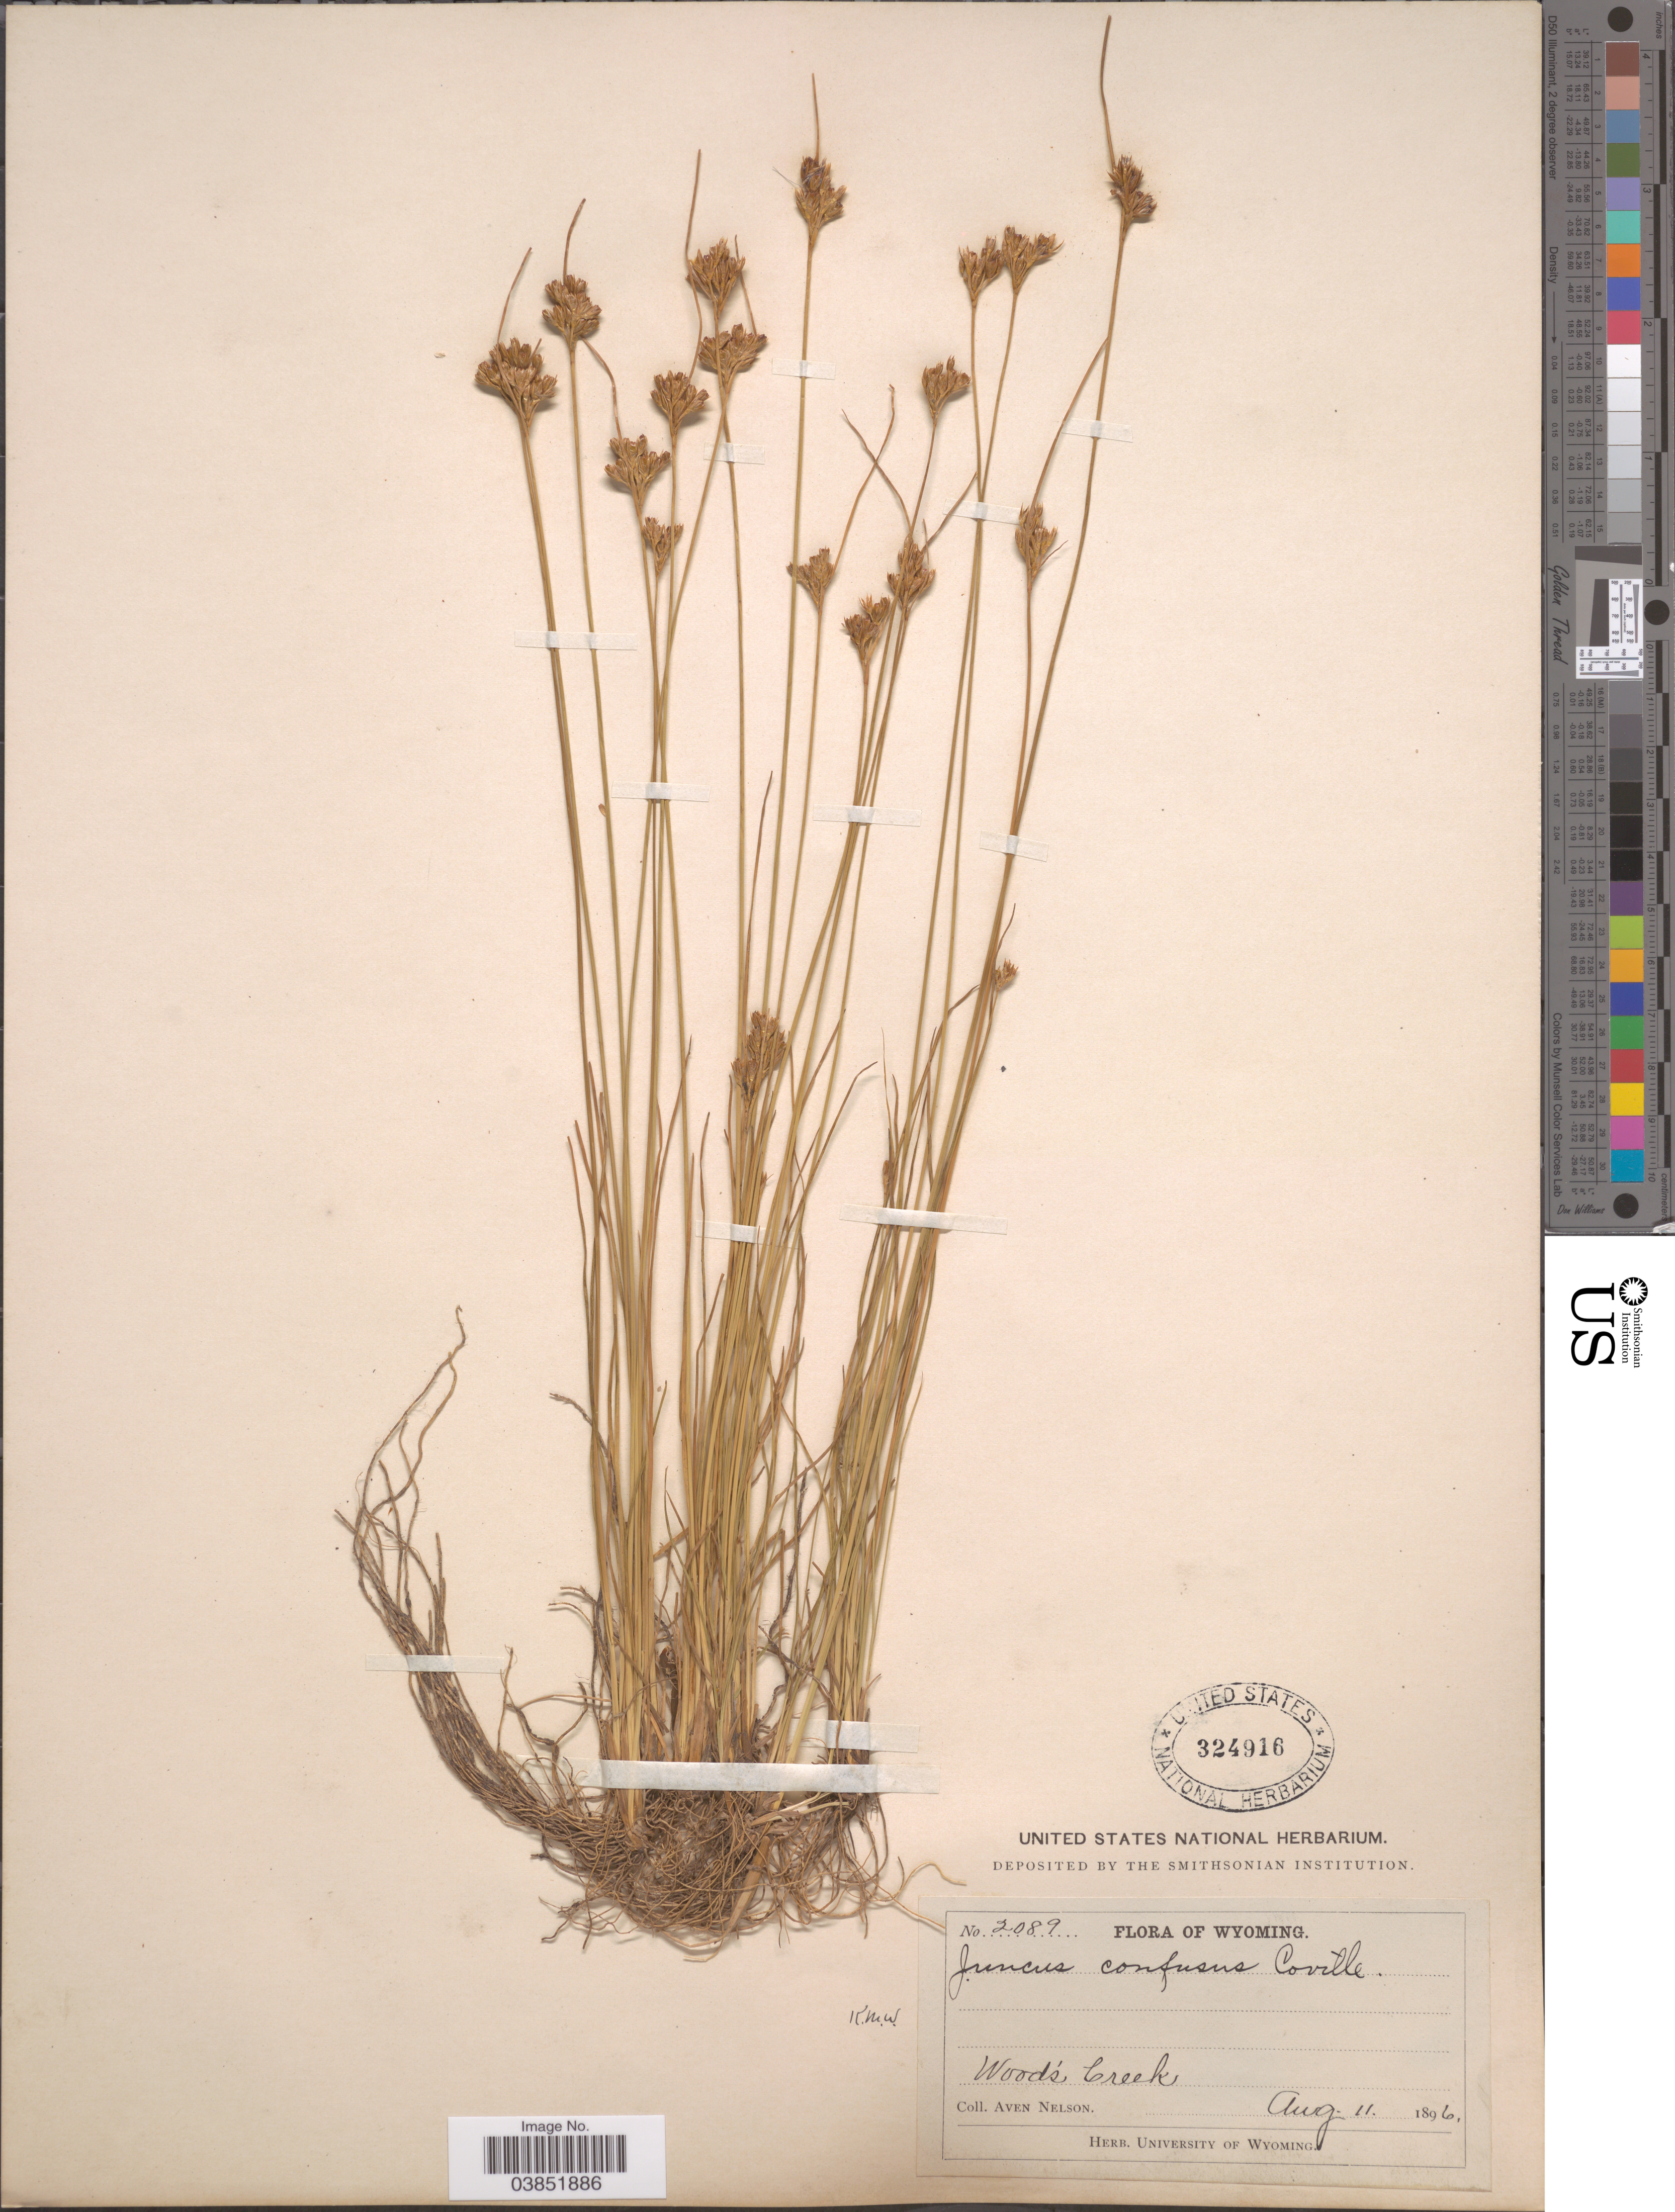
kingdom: Plantae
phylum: Tracheophyta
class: Liliopsida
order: Poales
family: Juncaceae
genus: Juncus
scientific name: Juncus confusus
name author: Coville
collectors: A. Nelson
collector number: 2089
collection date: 1896-08-11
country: United States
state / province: Wyoming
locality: Wood's Creek.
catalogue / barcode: US 324916